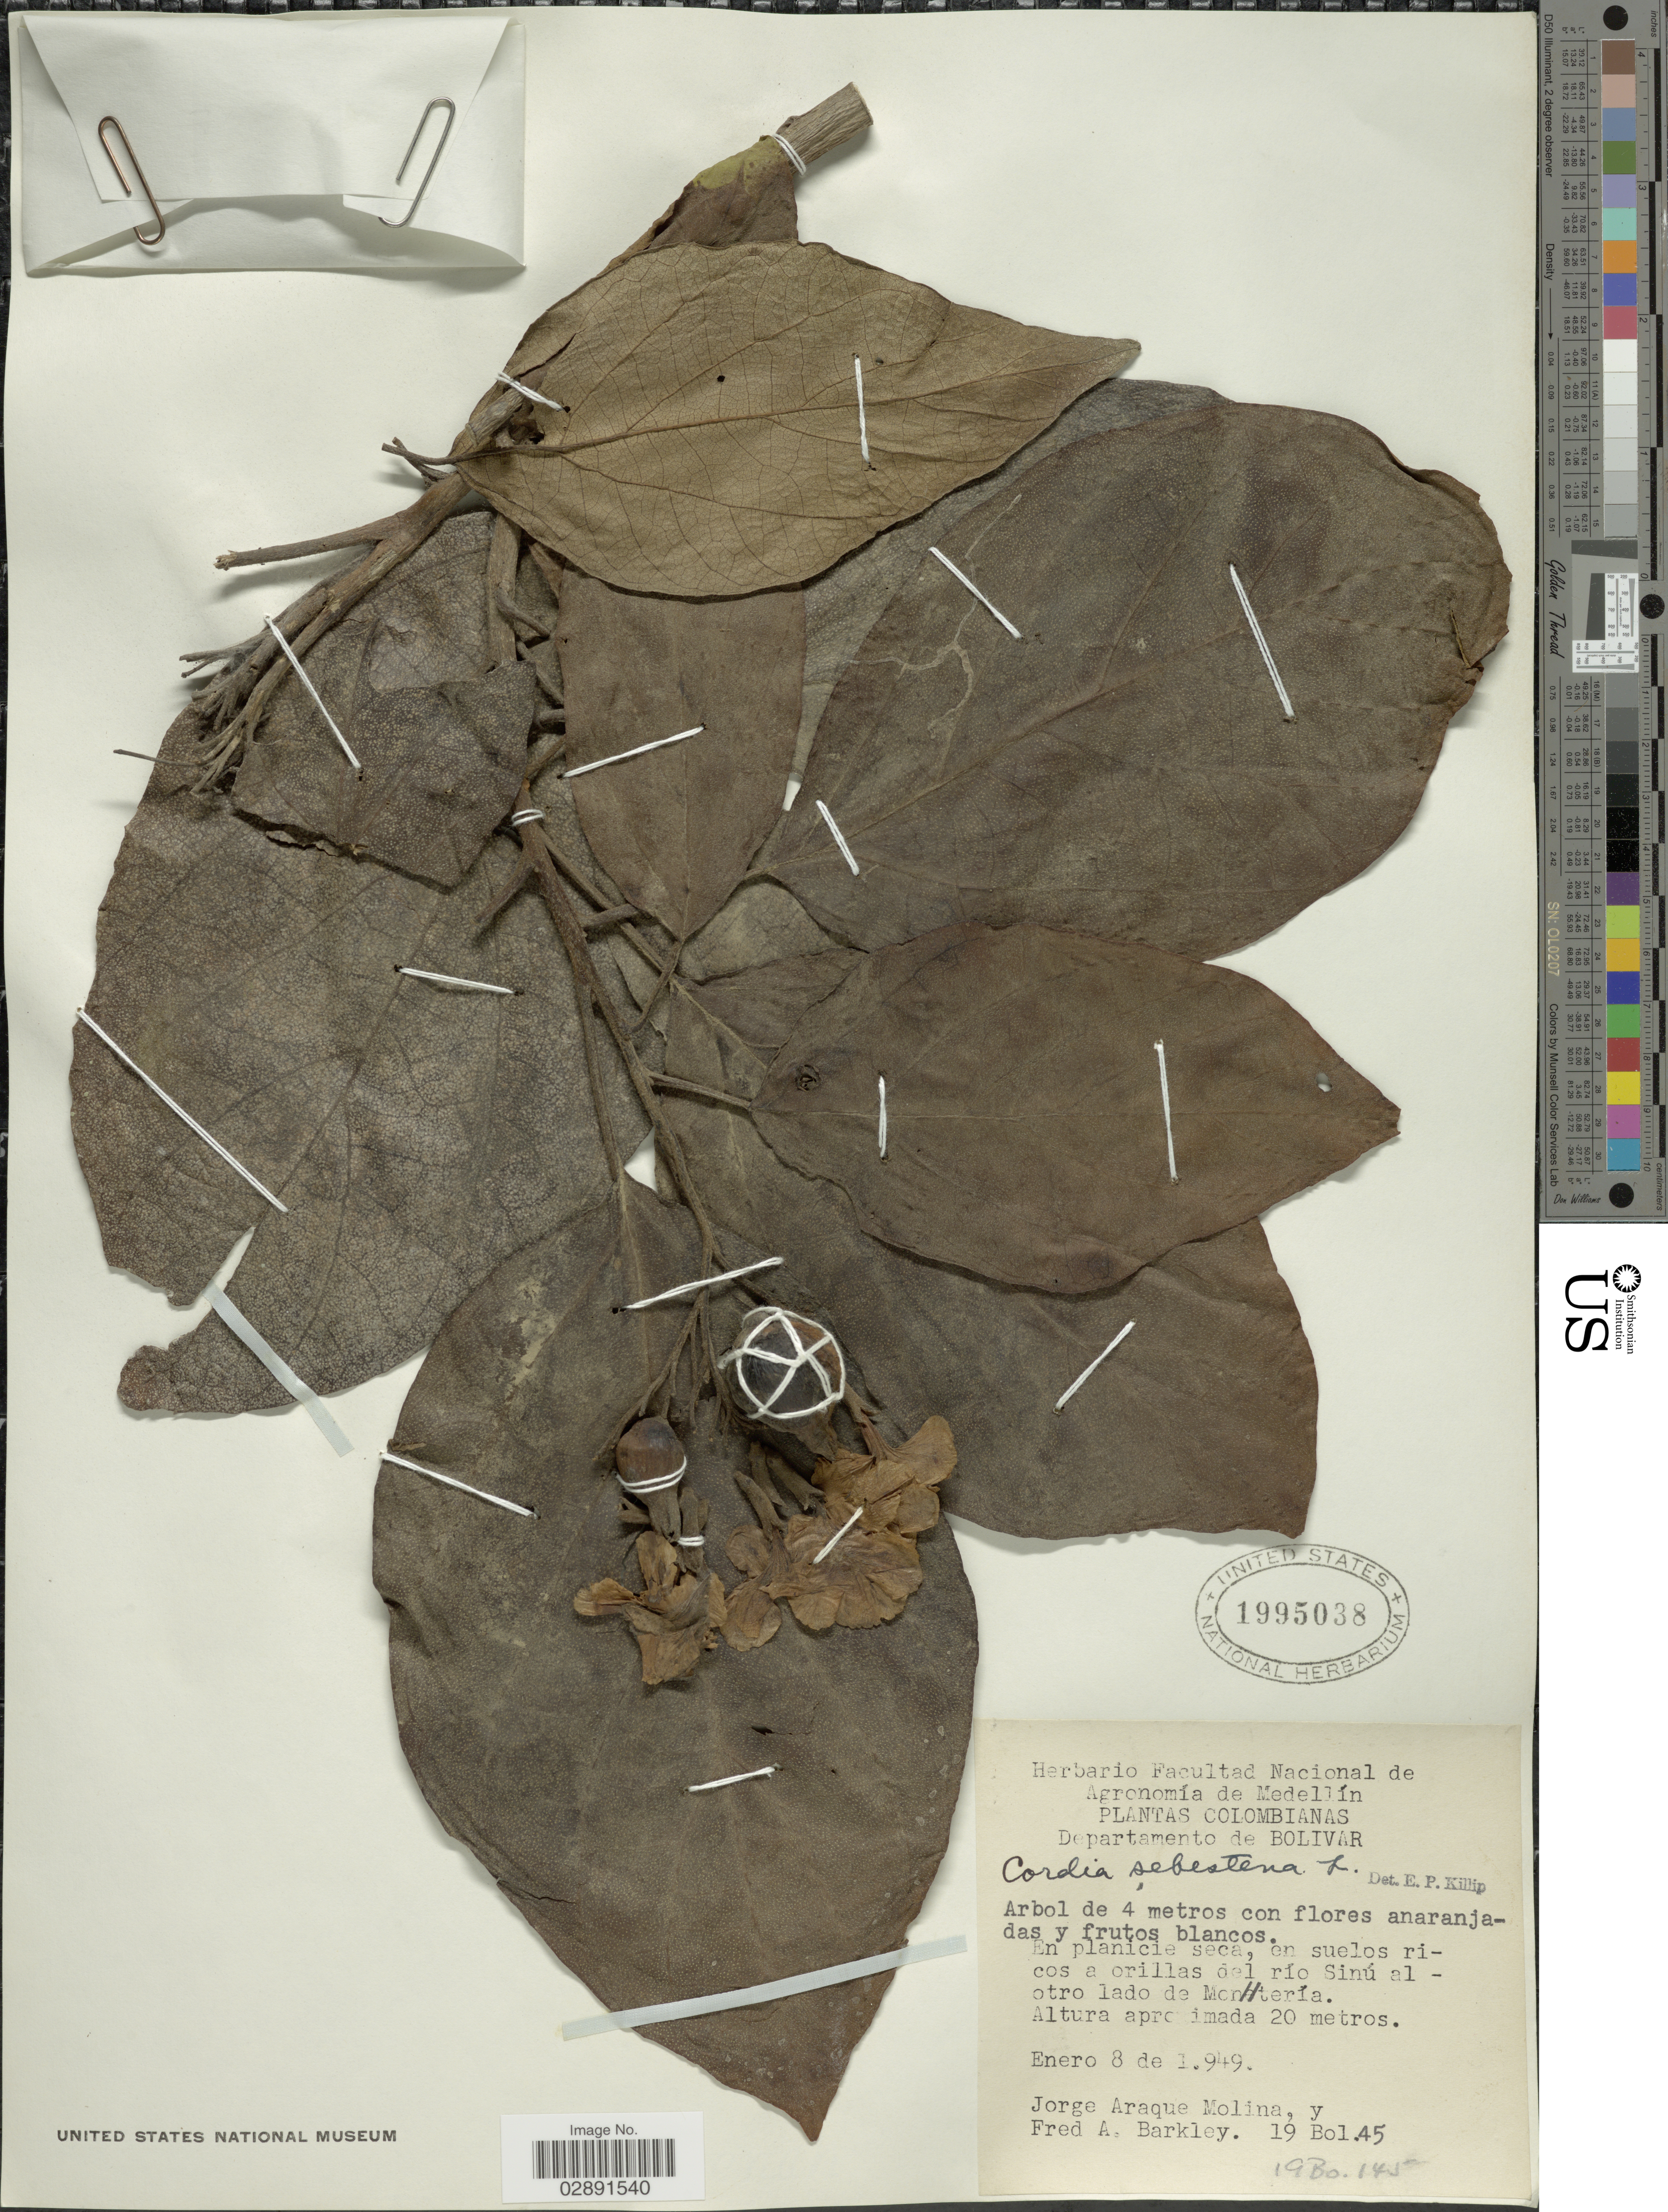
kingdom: Plantae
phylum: Tracheophyta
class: Magnoliopsida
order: Boraginales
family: Cordiaceae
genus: Cordia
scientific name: Cordia sebestena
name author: L.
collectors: J. A. Molina & F. A. Barkley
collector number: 19 Bol.45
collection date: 1949-01-08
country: Colombia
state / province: Bolívar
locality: Departamento de Bolivar. En planicie seca, en suelos ricos a orillas del río Sinú al otro lado de Montería.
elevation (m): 20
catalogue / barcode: US 1995038